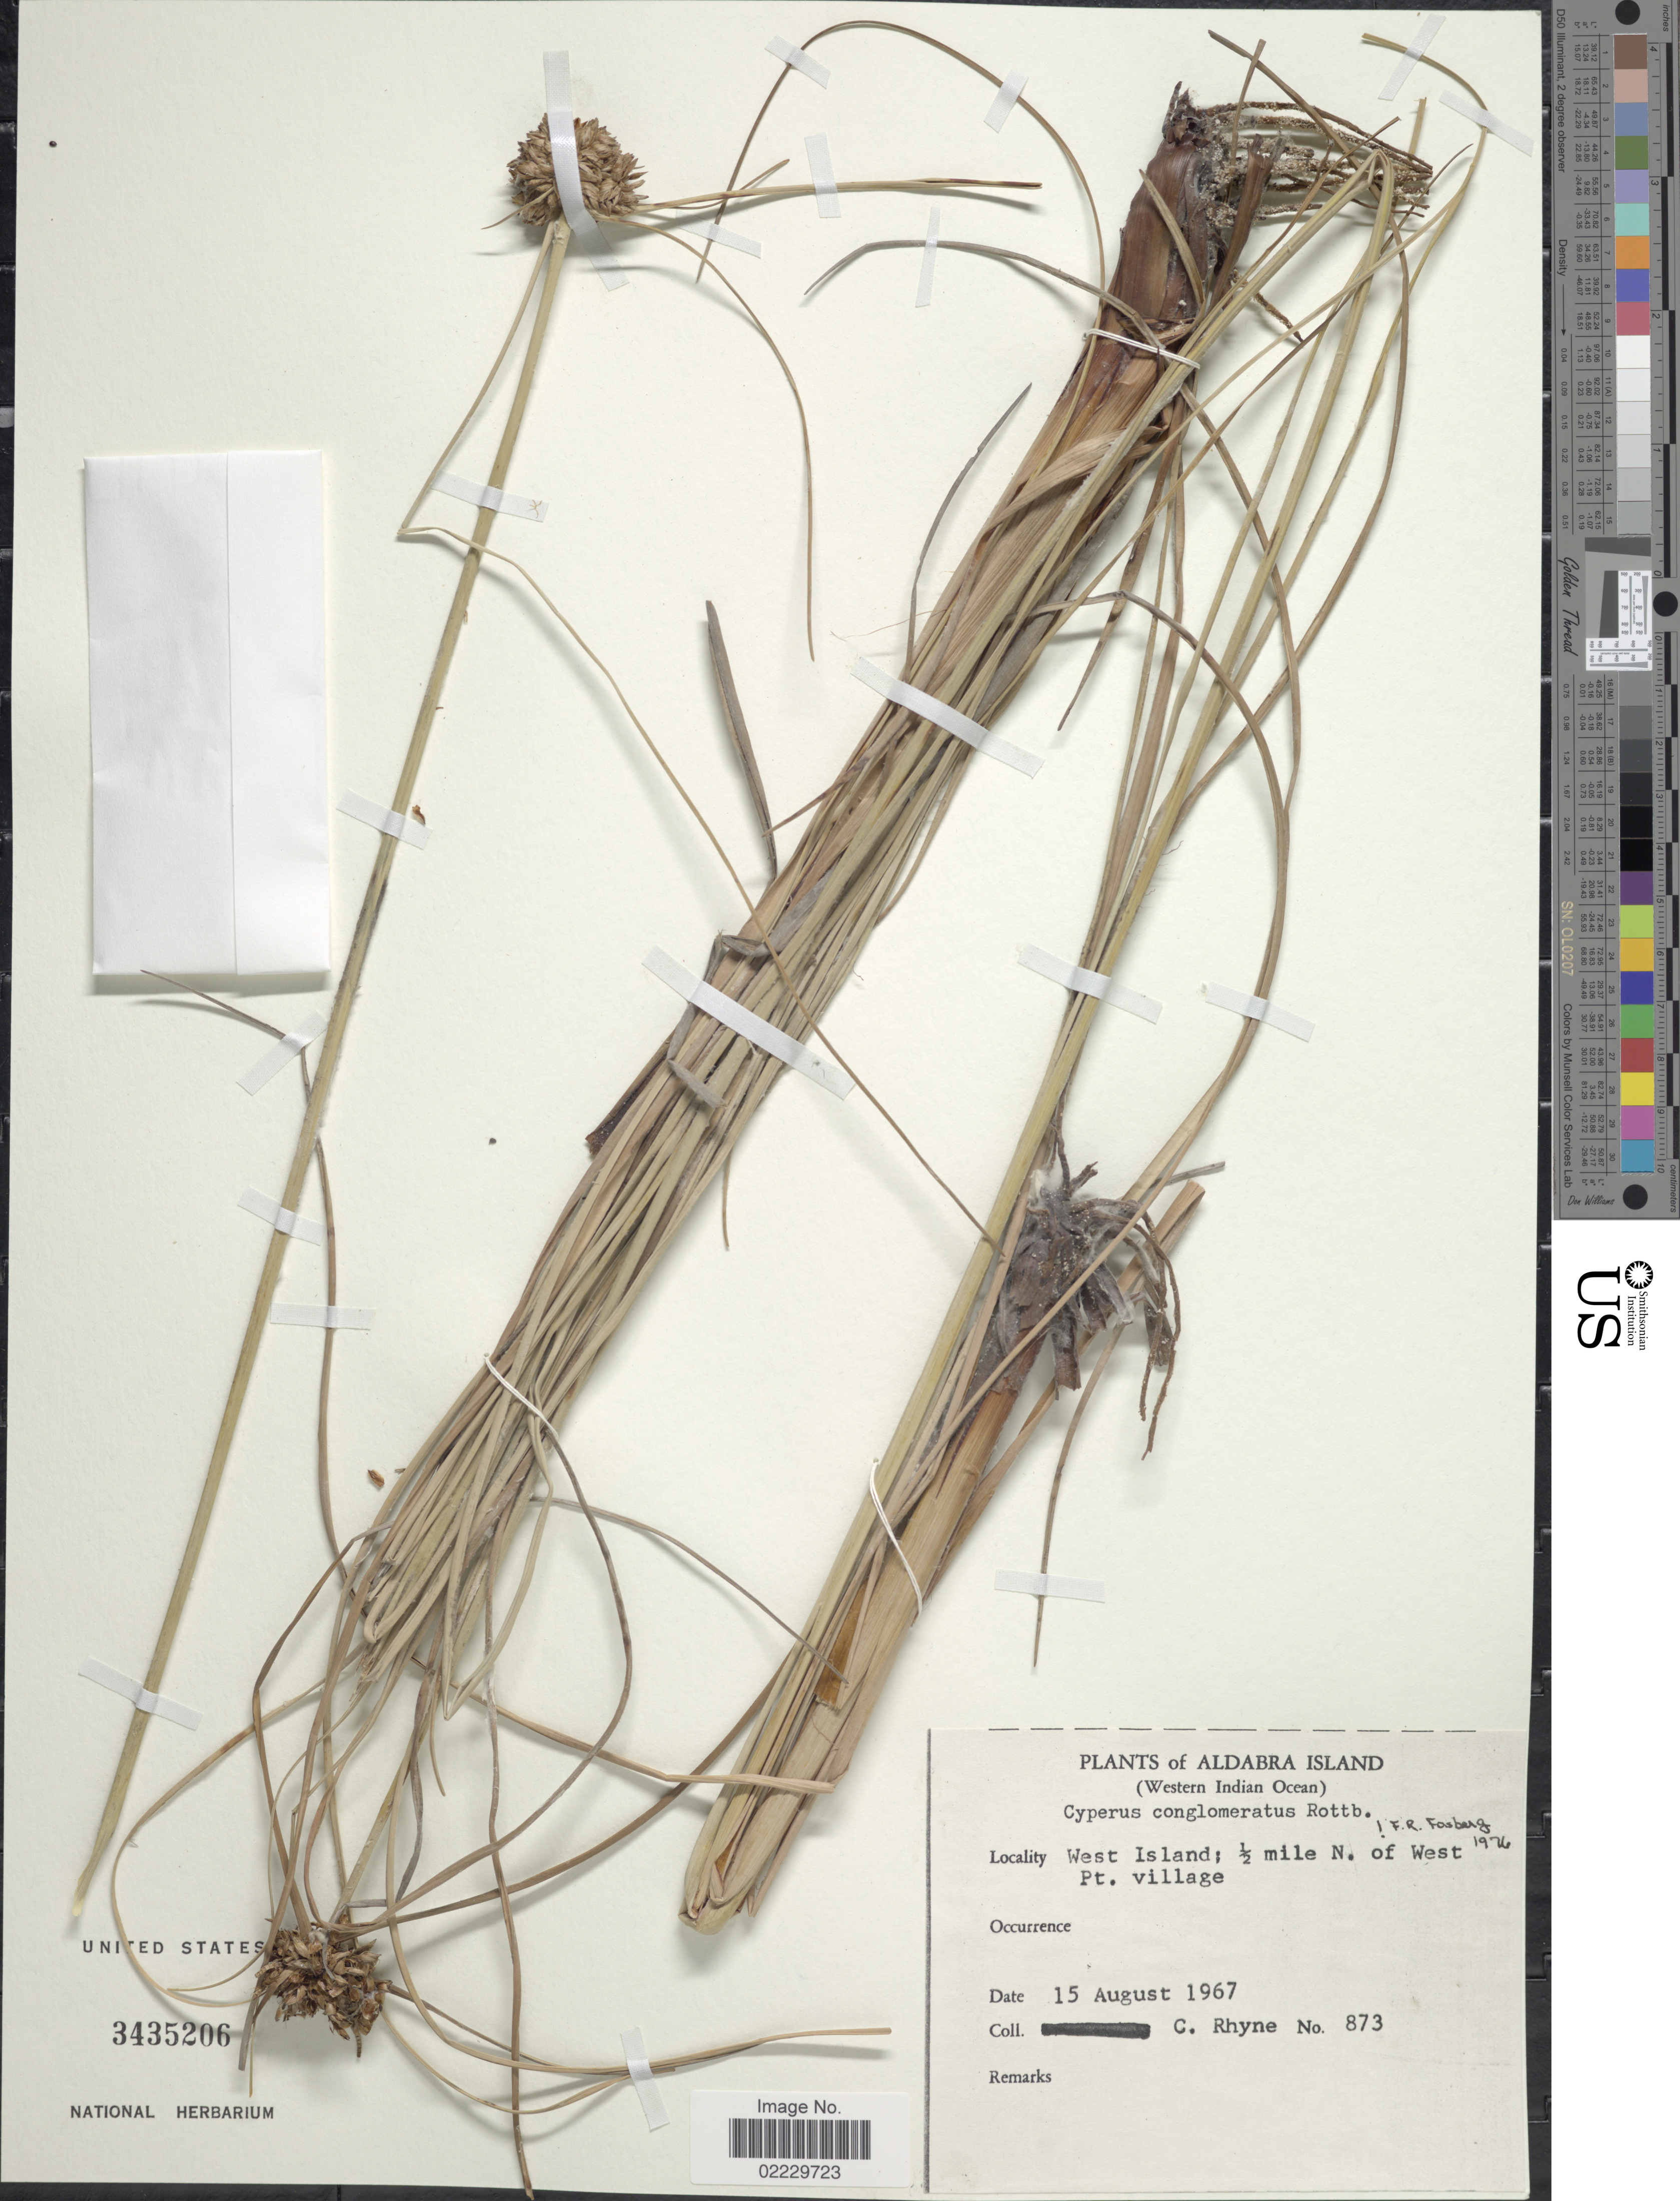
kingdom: Plantae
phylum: Tracheophyta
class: Liliopsida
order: Poales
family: Cyperaceae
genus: Cyperus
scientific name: Cyperus conglomeratus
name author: Rottb.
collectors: C. Rhyne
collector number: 873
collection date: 1967-08-15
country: Seychelles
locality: Aldabra Island (West Indian Ocean). West Island; ½ mile N. of West Pt. village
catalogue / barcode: US 3435206